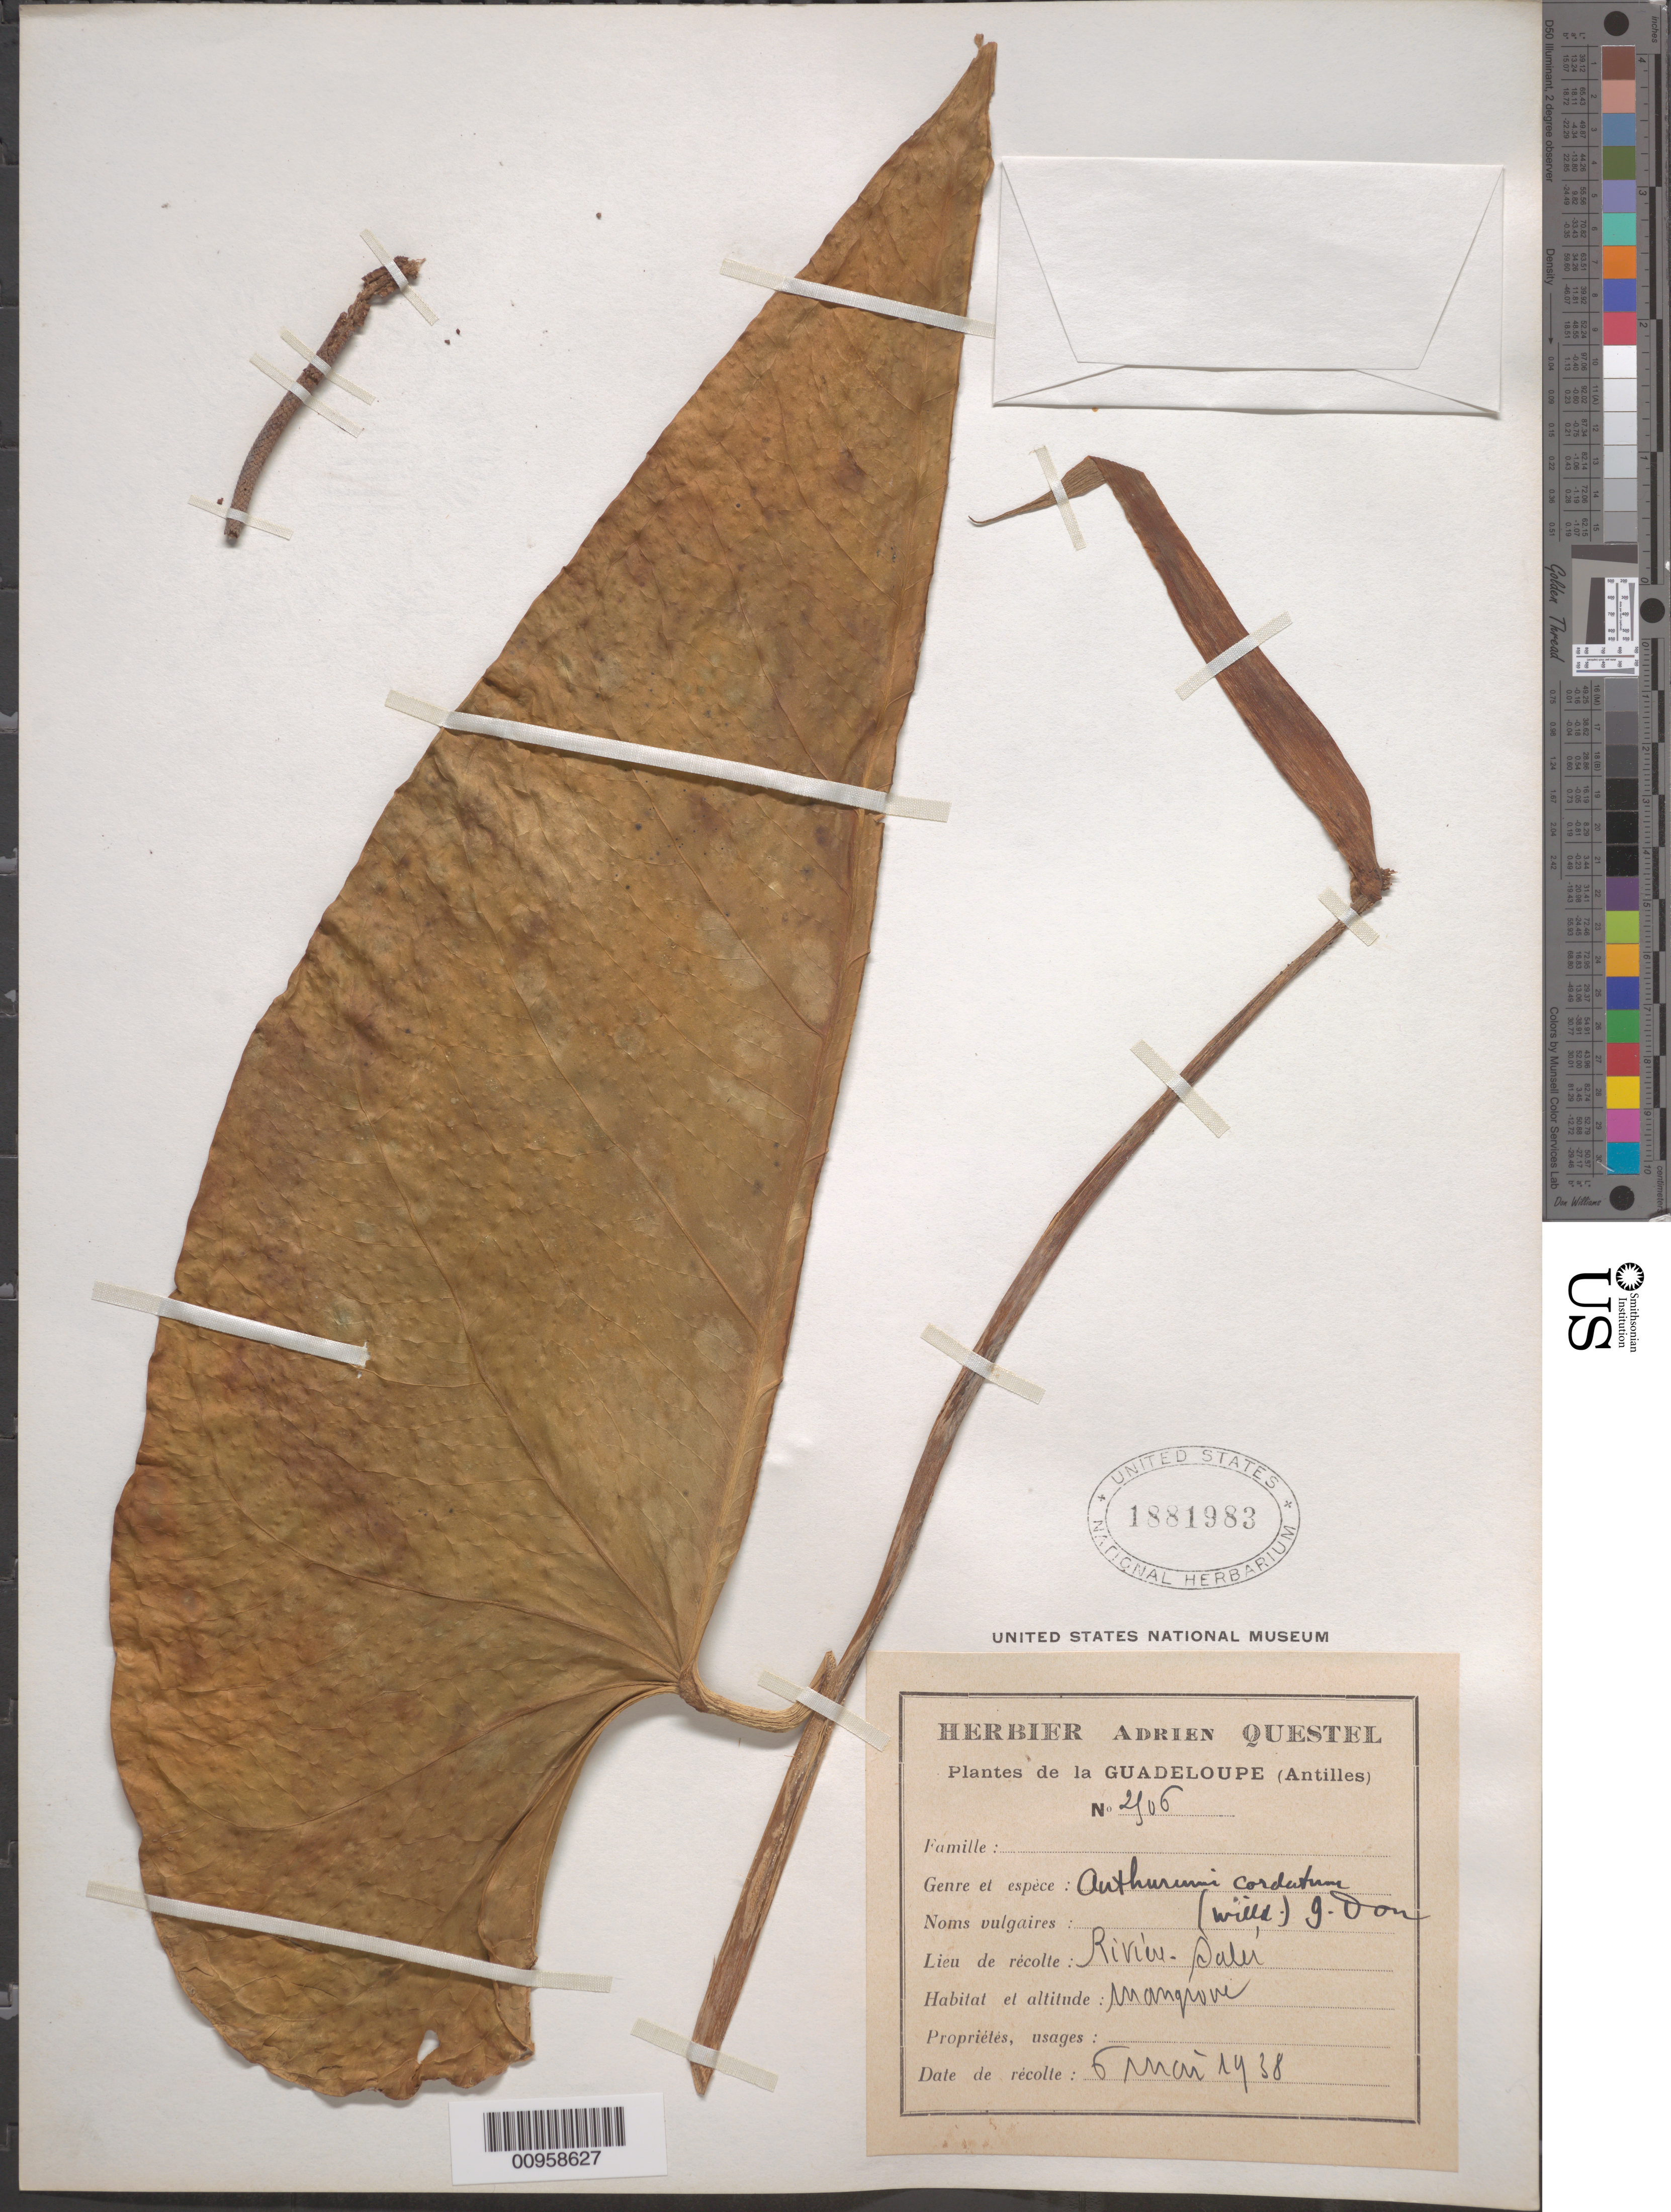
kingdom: Plantae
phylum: Tracheophyta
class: Liliopsida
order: Alismatales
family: Araceae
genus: Anthurium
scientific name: Anthurium cordatum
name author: (L.) Schott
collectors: A. Questel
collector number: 2506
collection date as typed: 06 May 1938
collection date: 1938-05-06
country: Guadeloupe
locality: Rivière Saleé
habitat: Mangrove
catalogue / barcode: US 1881983